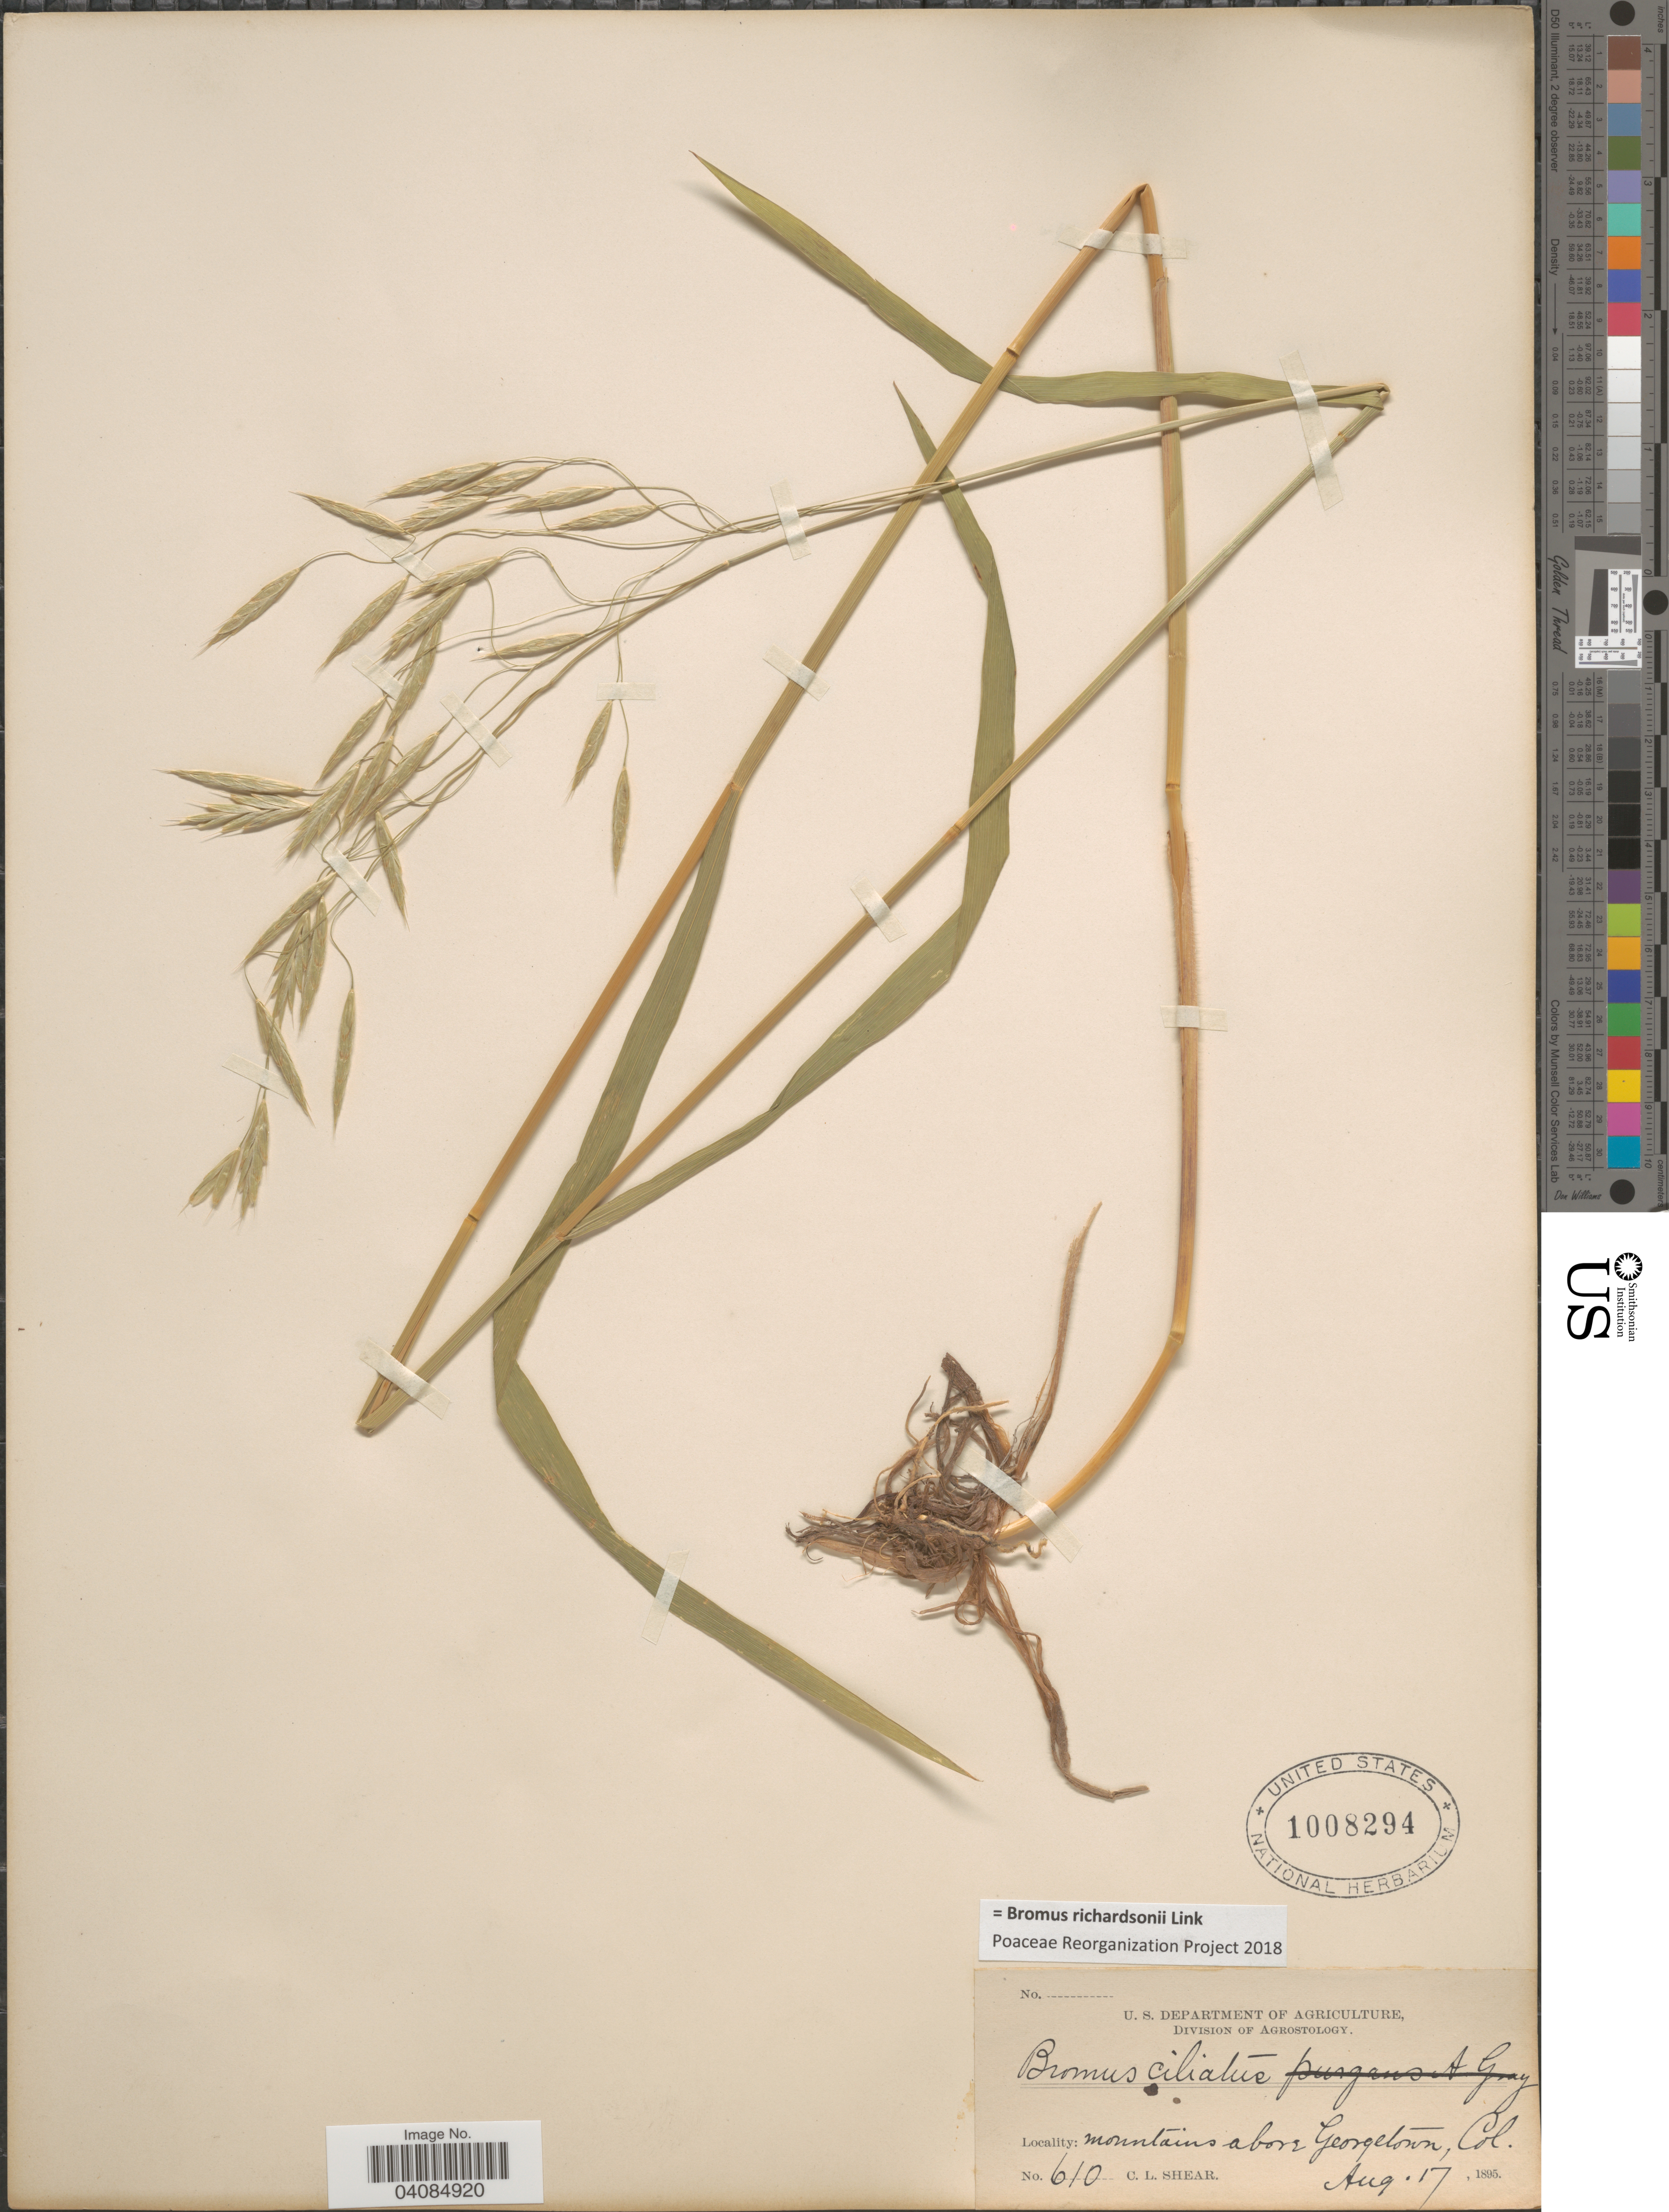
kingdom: Plantae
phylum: Tracheophyta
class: Liliopsida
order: Poales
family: Poaceae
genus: Bromus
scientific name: Bromus racemosus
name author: L.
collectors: C. L. Shear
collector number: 610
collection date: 1895-08-17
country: United States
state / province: Colorado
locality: Mountains above Georgetown.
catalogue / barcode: US 1008294